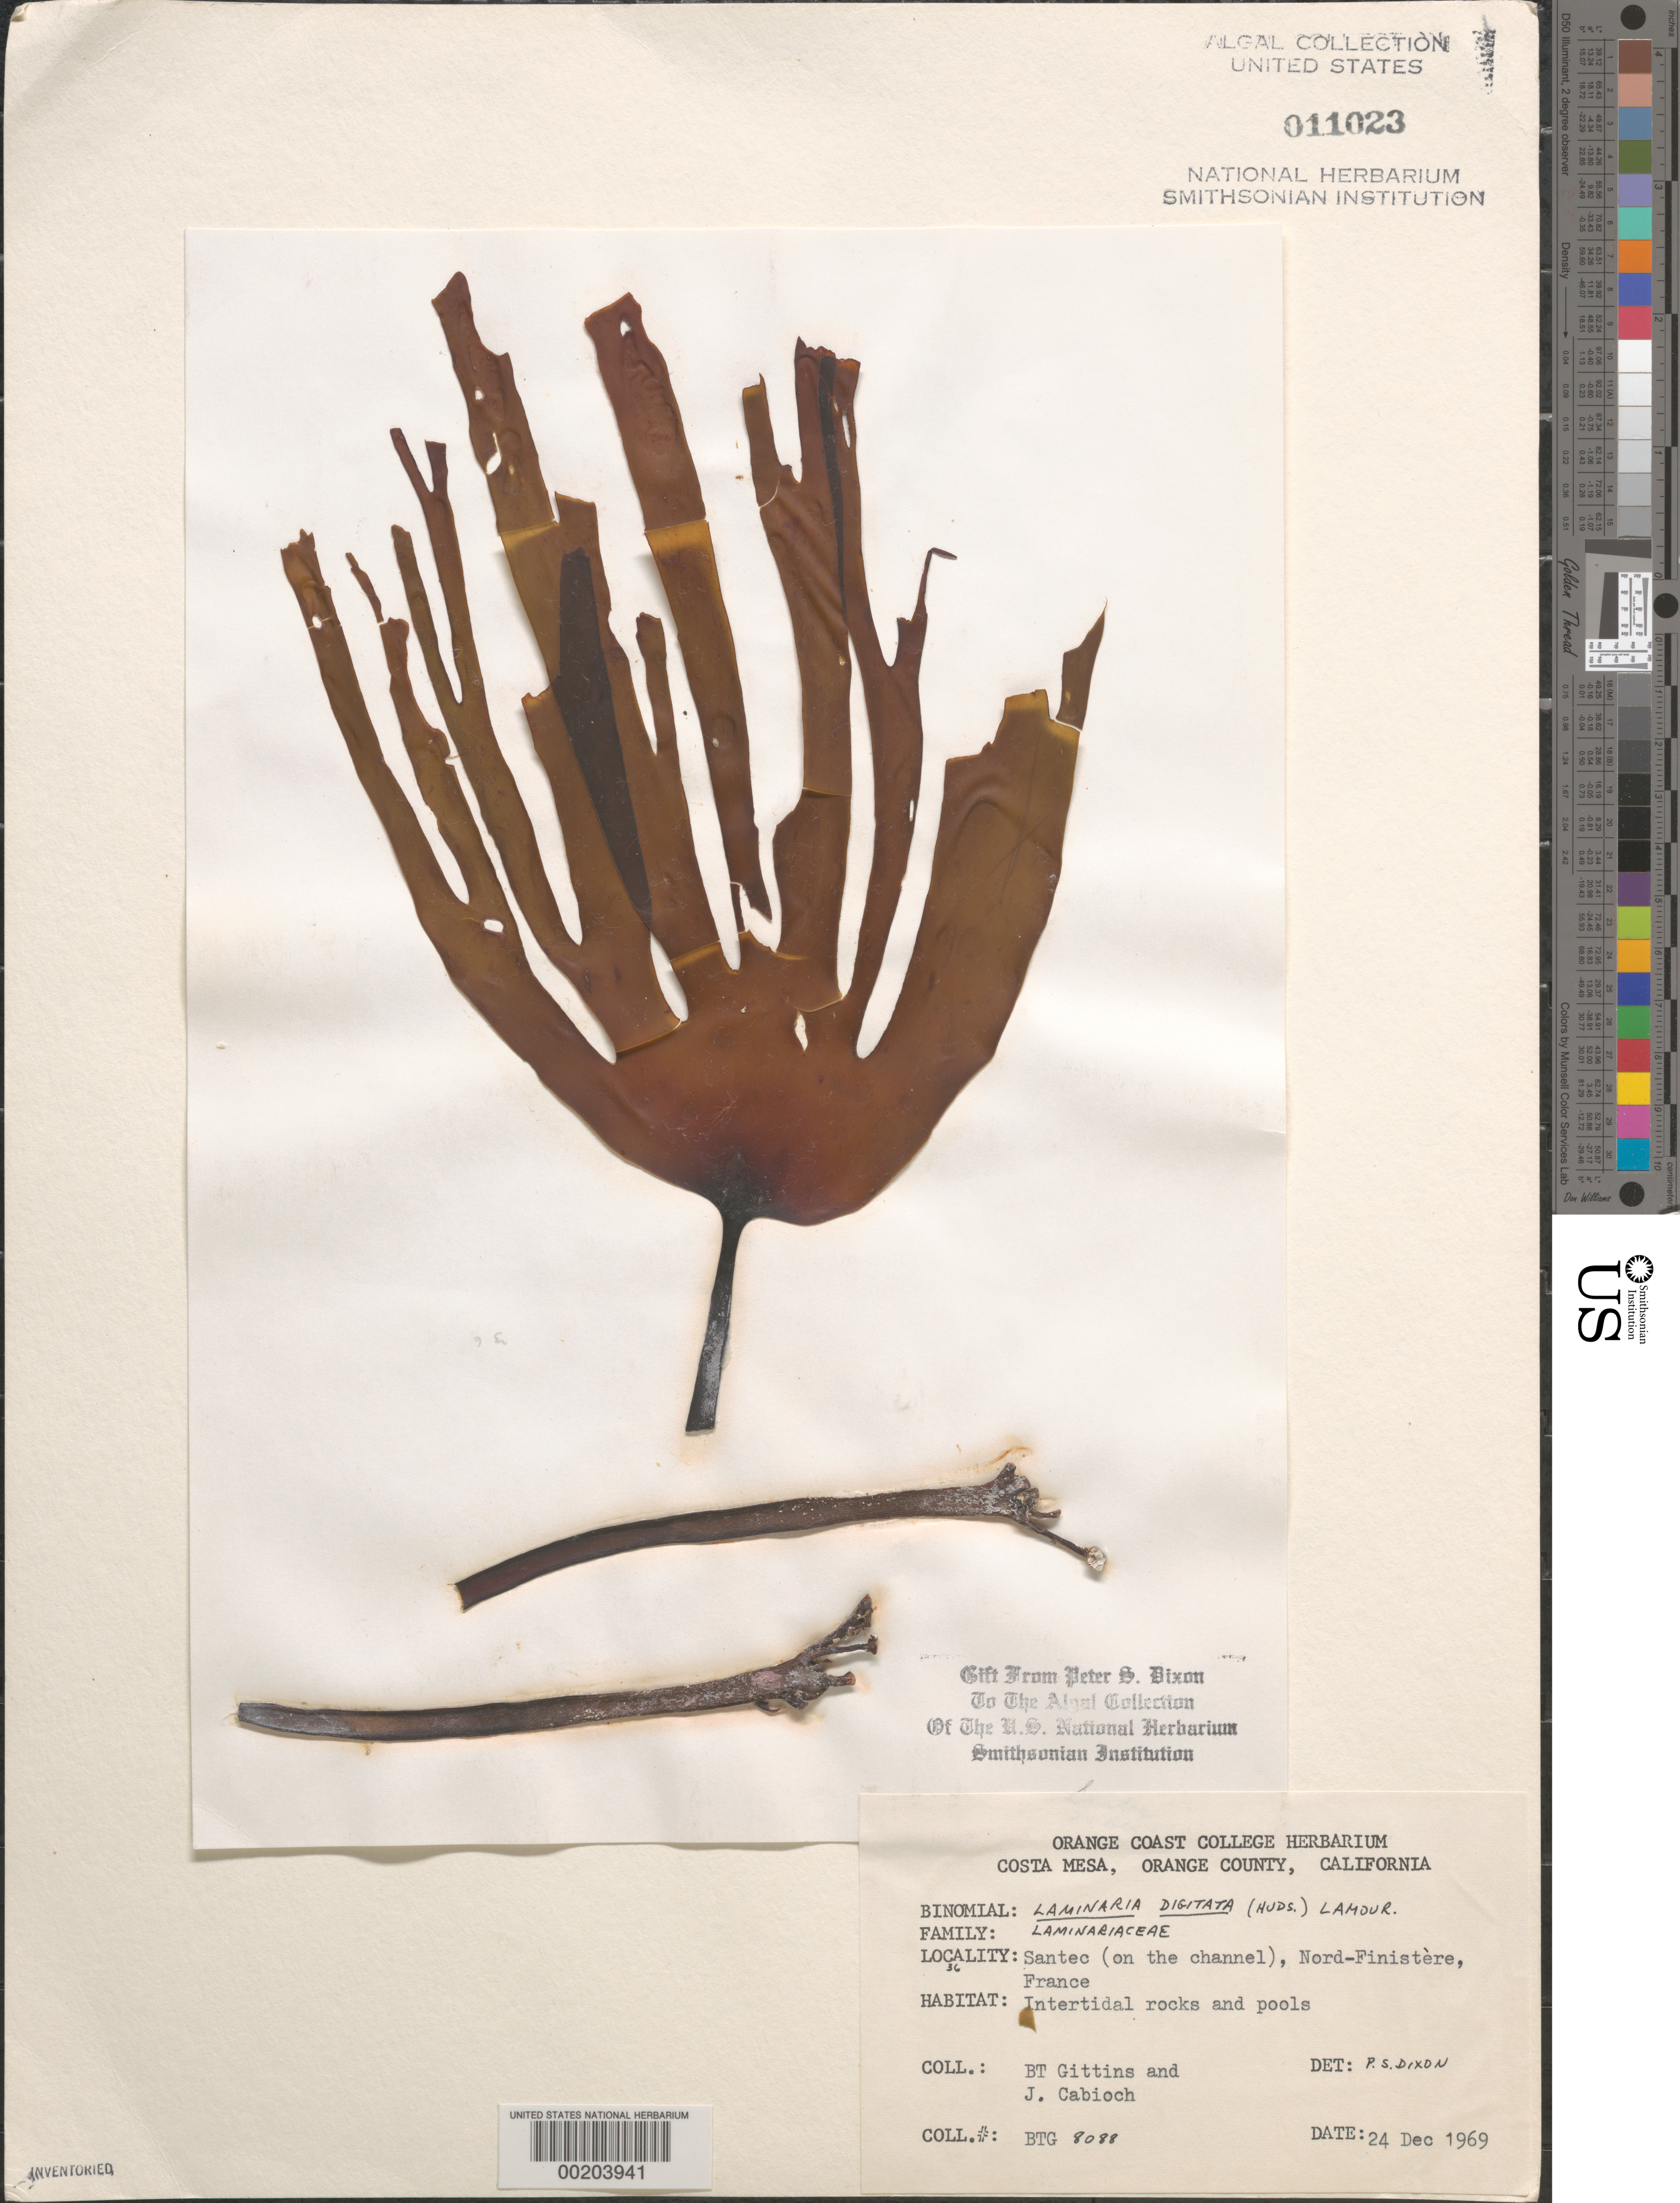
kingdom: Chromista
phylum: Ochrophyta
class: Phaeophyceae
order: Laminariales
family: Laminariaceae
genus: Laminaria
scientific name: Laminaria digitata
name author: (Hudson) J.V.Lamouroux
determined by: Dixon, P. S.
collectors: B. Gittins & J. Cabioch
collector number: BTG 8088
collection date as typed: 24 Dec 1969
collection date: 1969-12-24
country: France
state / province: Bretagne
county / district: Finistère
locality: Santec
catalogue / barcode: US 11023